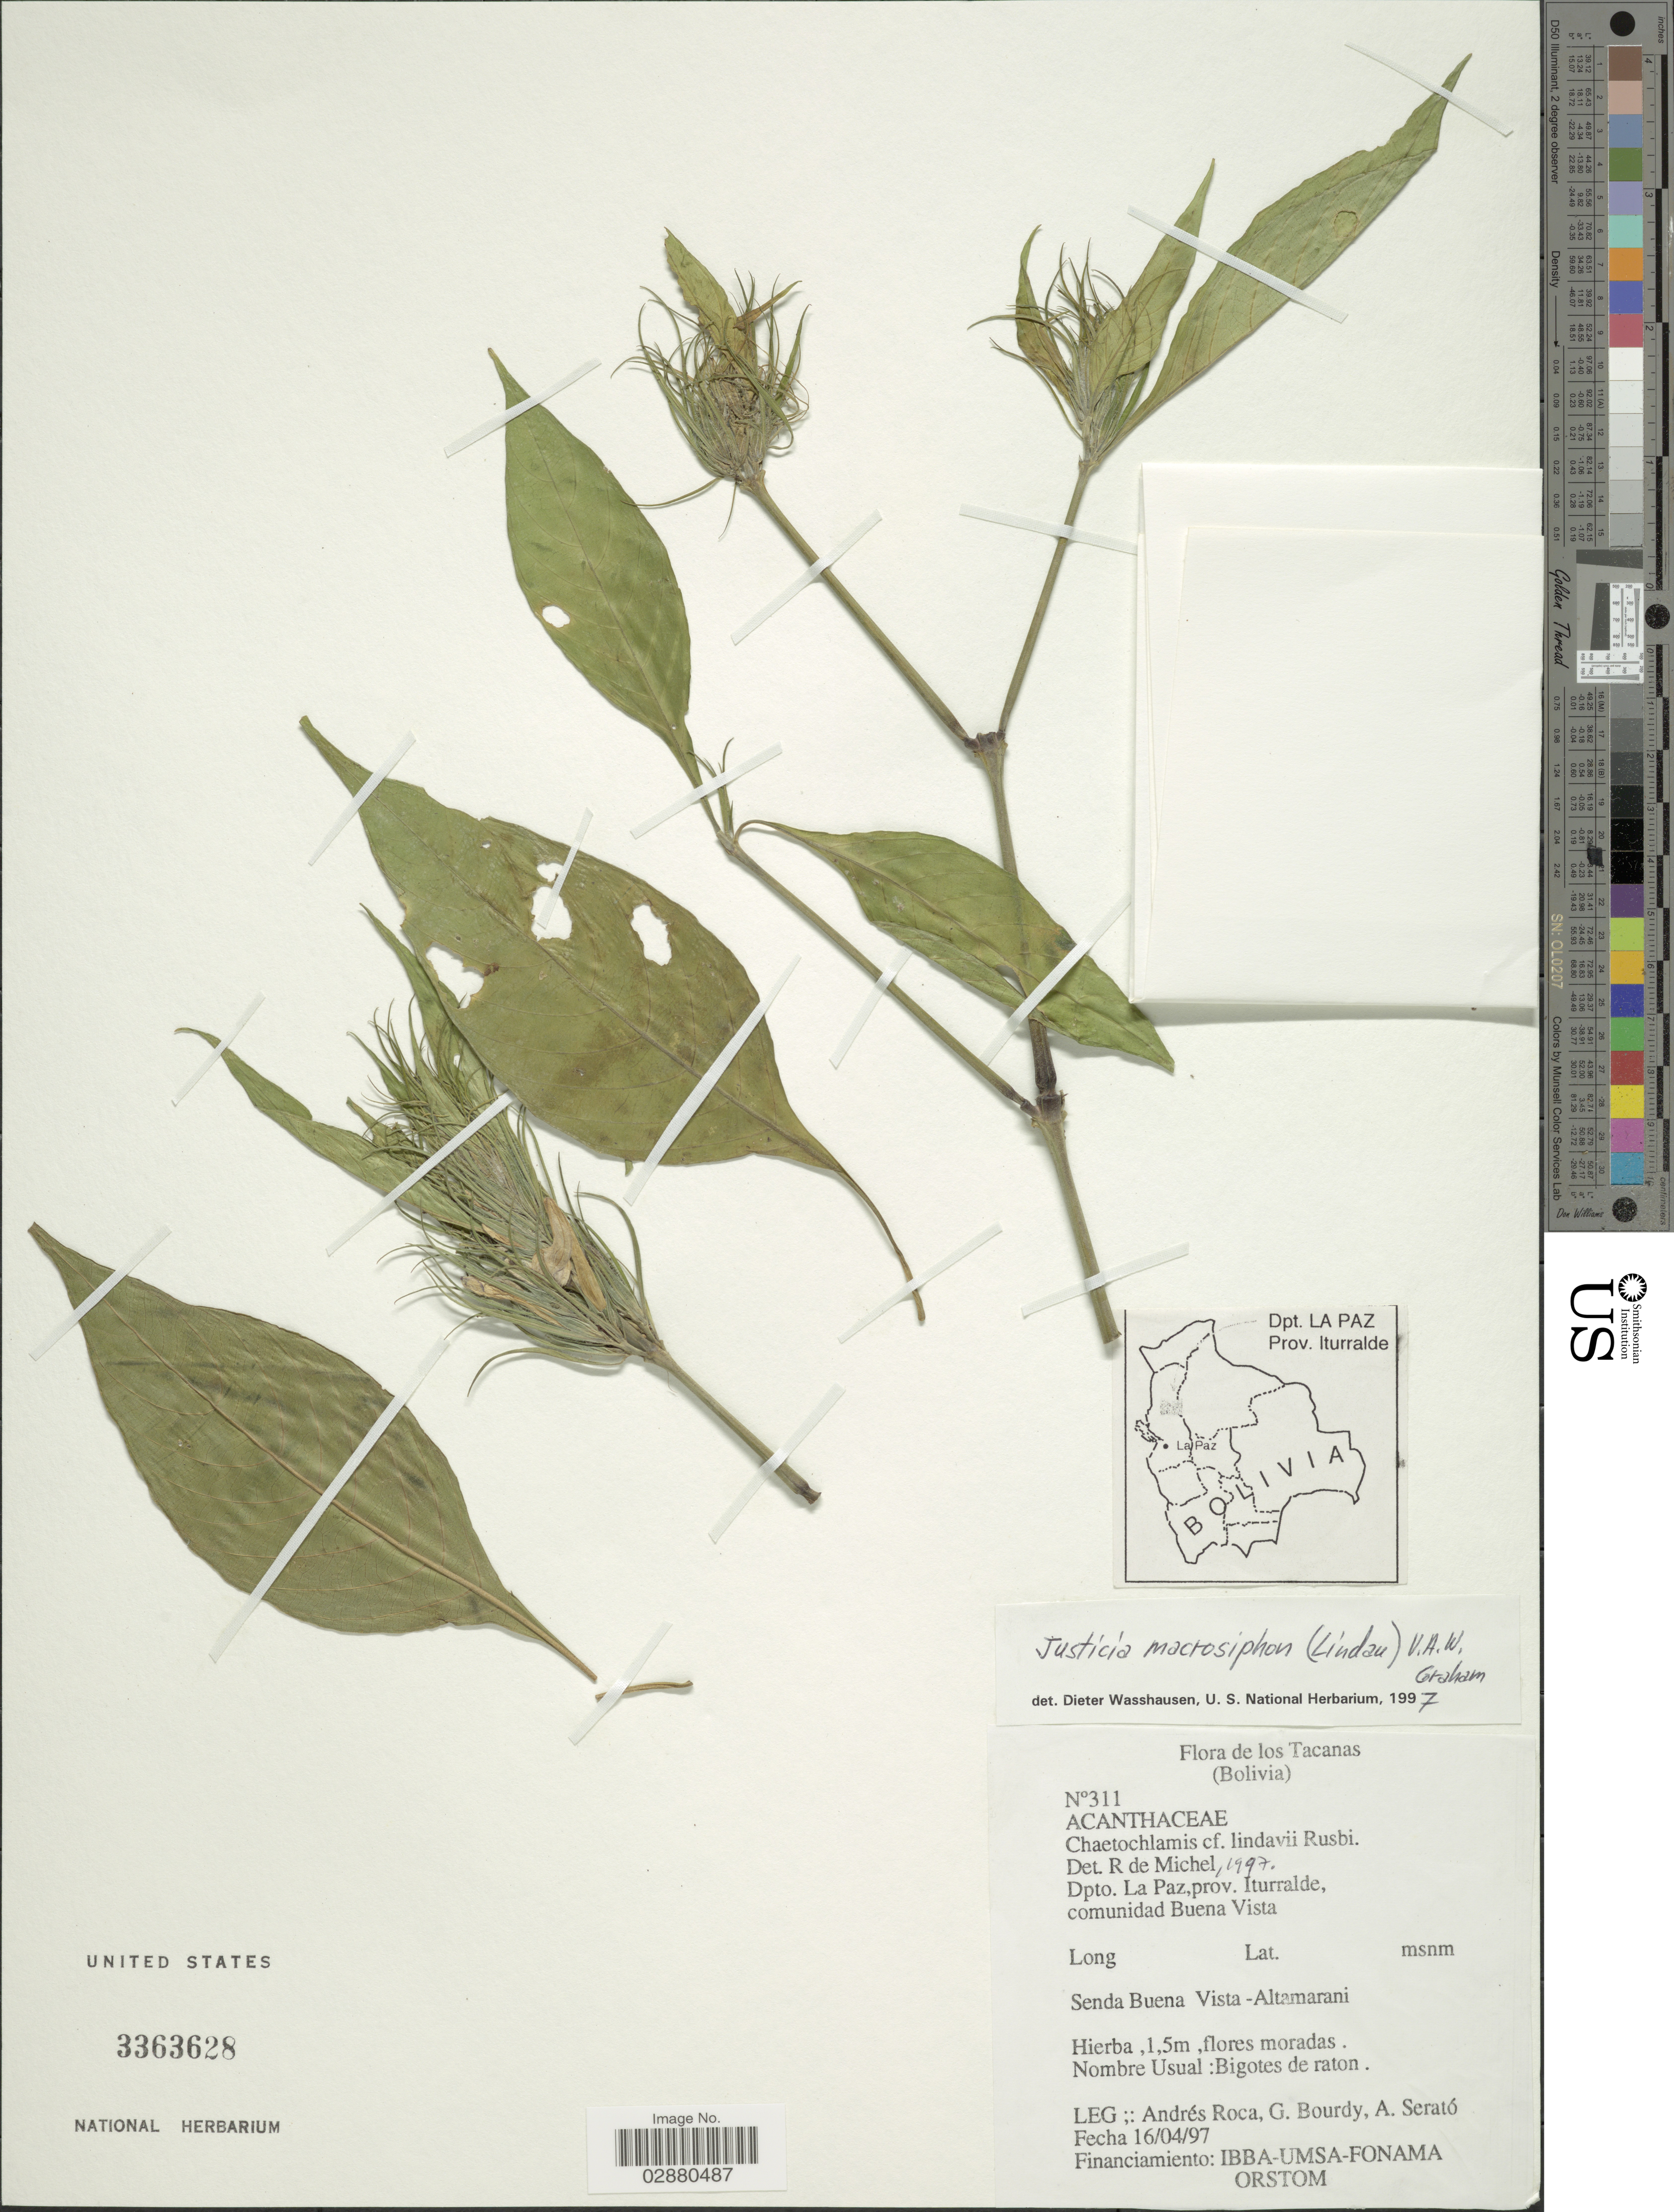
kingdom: Plantae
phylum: Tracheophyta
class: Magnoliopsida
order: Lamiales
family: Acanthaceae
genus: Justicia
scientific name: Justicia riedeliana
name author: (Nees) V.A.W. Graham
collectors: A. Roca, G. Bourdy & A. Serato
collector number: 311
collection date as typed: Transcribed d/m/y: 16/4/97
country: Bolivia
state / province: La Paz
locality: Los Tacanas. Dpto. La Paz, prov. Iturralde, comunidad Buena Vista. Senda Buena Vista - Altamarani.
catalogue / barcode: US 3363628